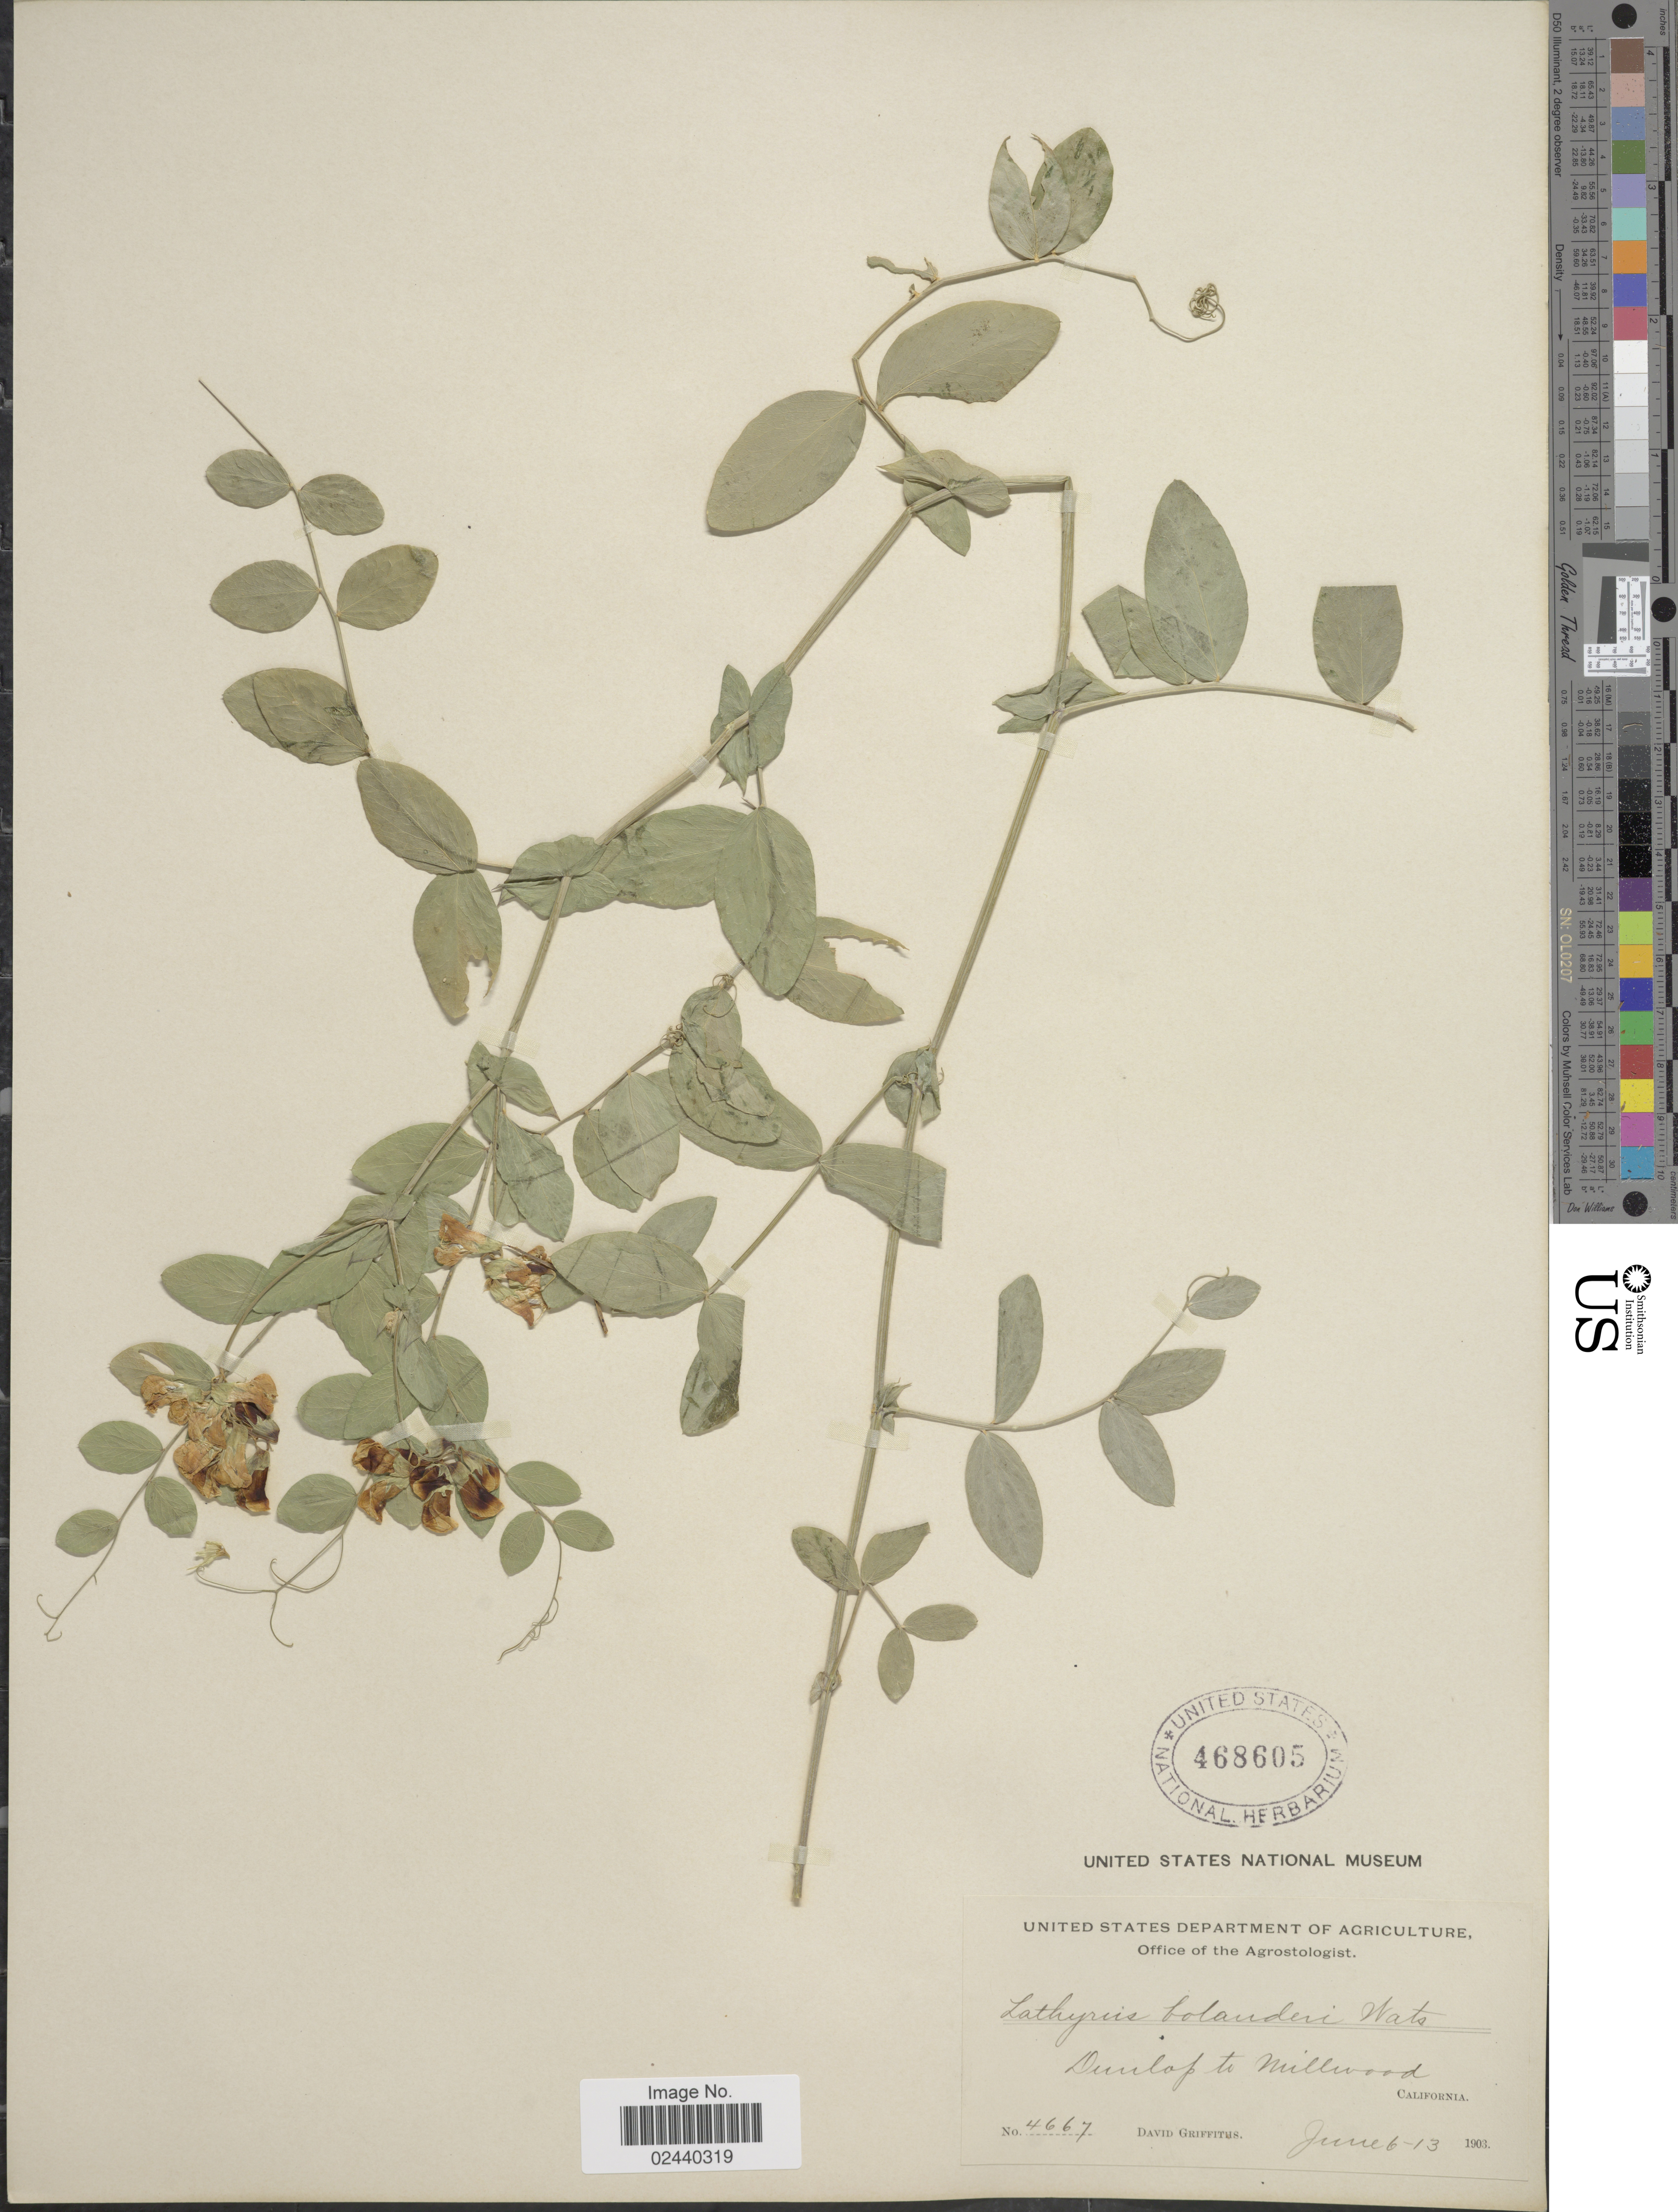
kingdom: Plantae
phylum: Tracheophyta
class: Magnoliopsida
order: Fabales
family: Fabaceae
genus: Lathyrus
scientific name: Lathyrus bolanderi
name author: S. Watson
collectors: D. Griffiths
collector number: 4667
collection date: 1903-06-06/1903-06-13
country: United States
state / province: California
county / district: Fresno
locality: Dunlop to Millwood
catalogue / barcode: US 68605